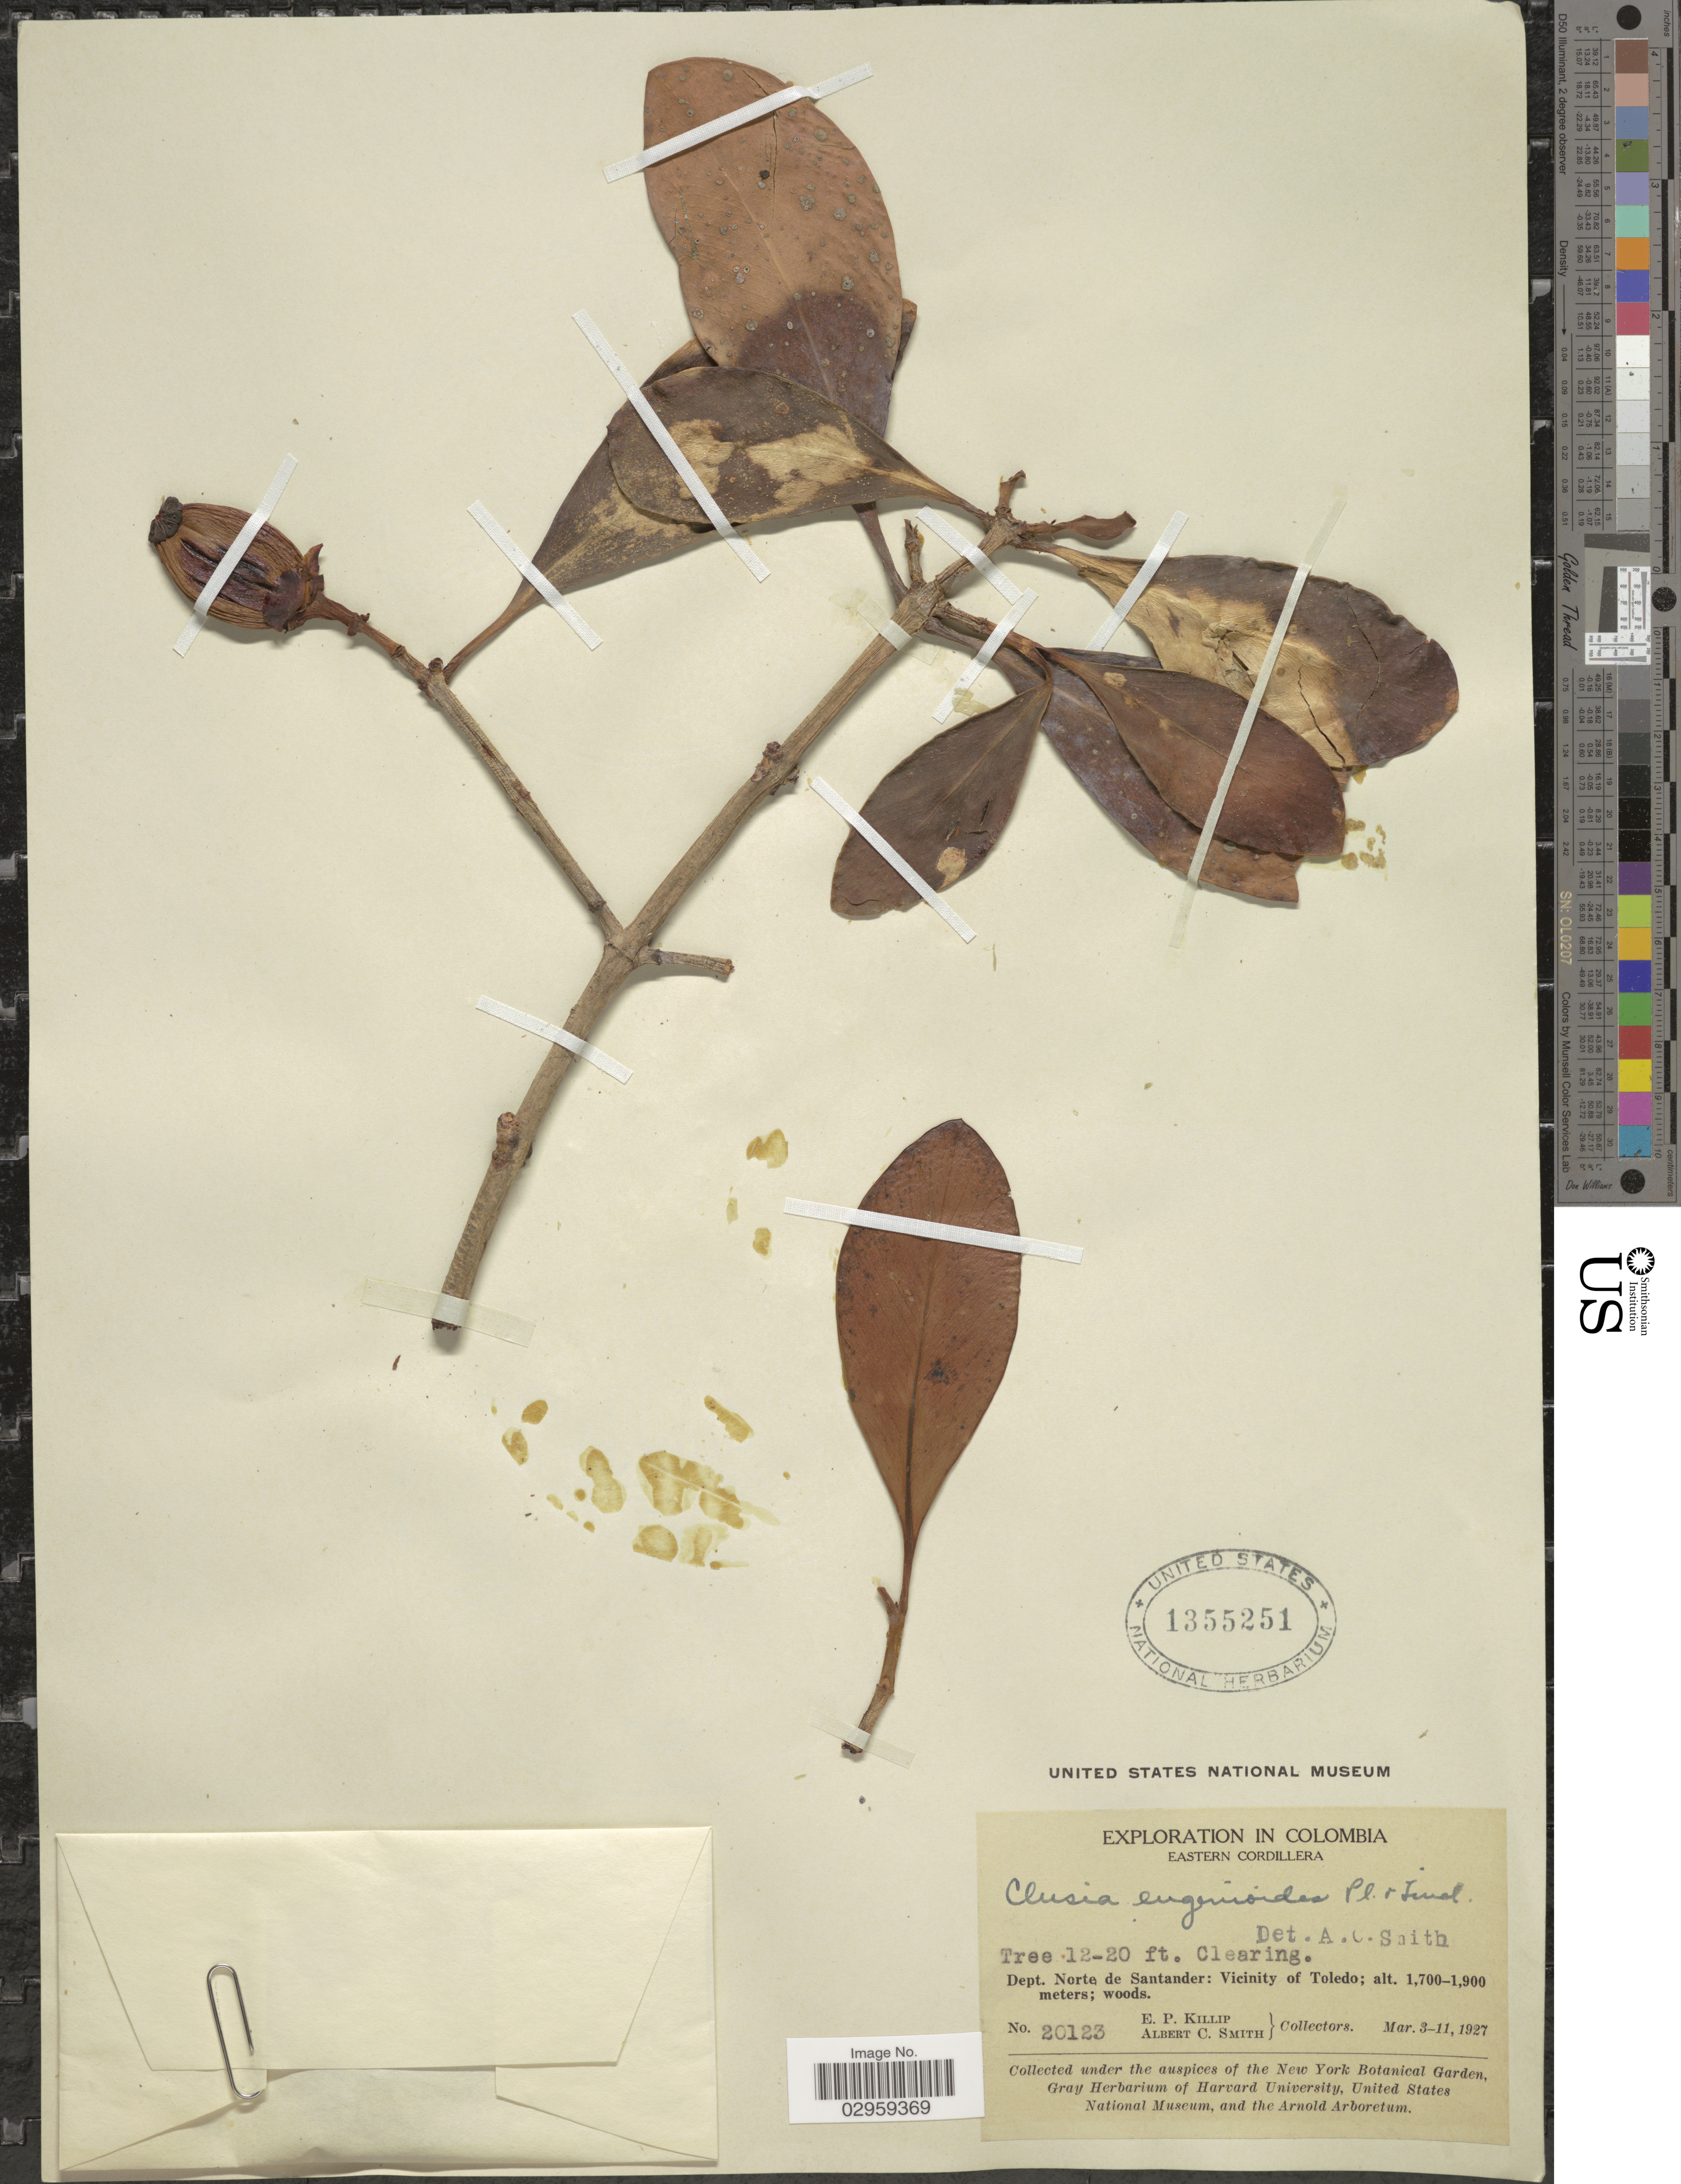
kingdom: Plantae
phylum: Tracheophyta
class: Magnoliopsida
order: Malpighiales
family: Clusiaceae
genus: Clusia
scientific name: Clusia eugenioides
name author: Planch. & Linden ex Planch. & Triana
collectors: E. P. Killip & A. C. Smith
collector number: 20123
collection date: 1927-03-03/1927-03-11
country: Colombia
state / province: Norte de Santander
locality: Eastern Cordillera. Dept. Norte de Santander: Vicinity of Toledo.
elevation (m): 1700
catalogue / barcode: US 1355251